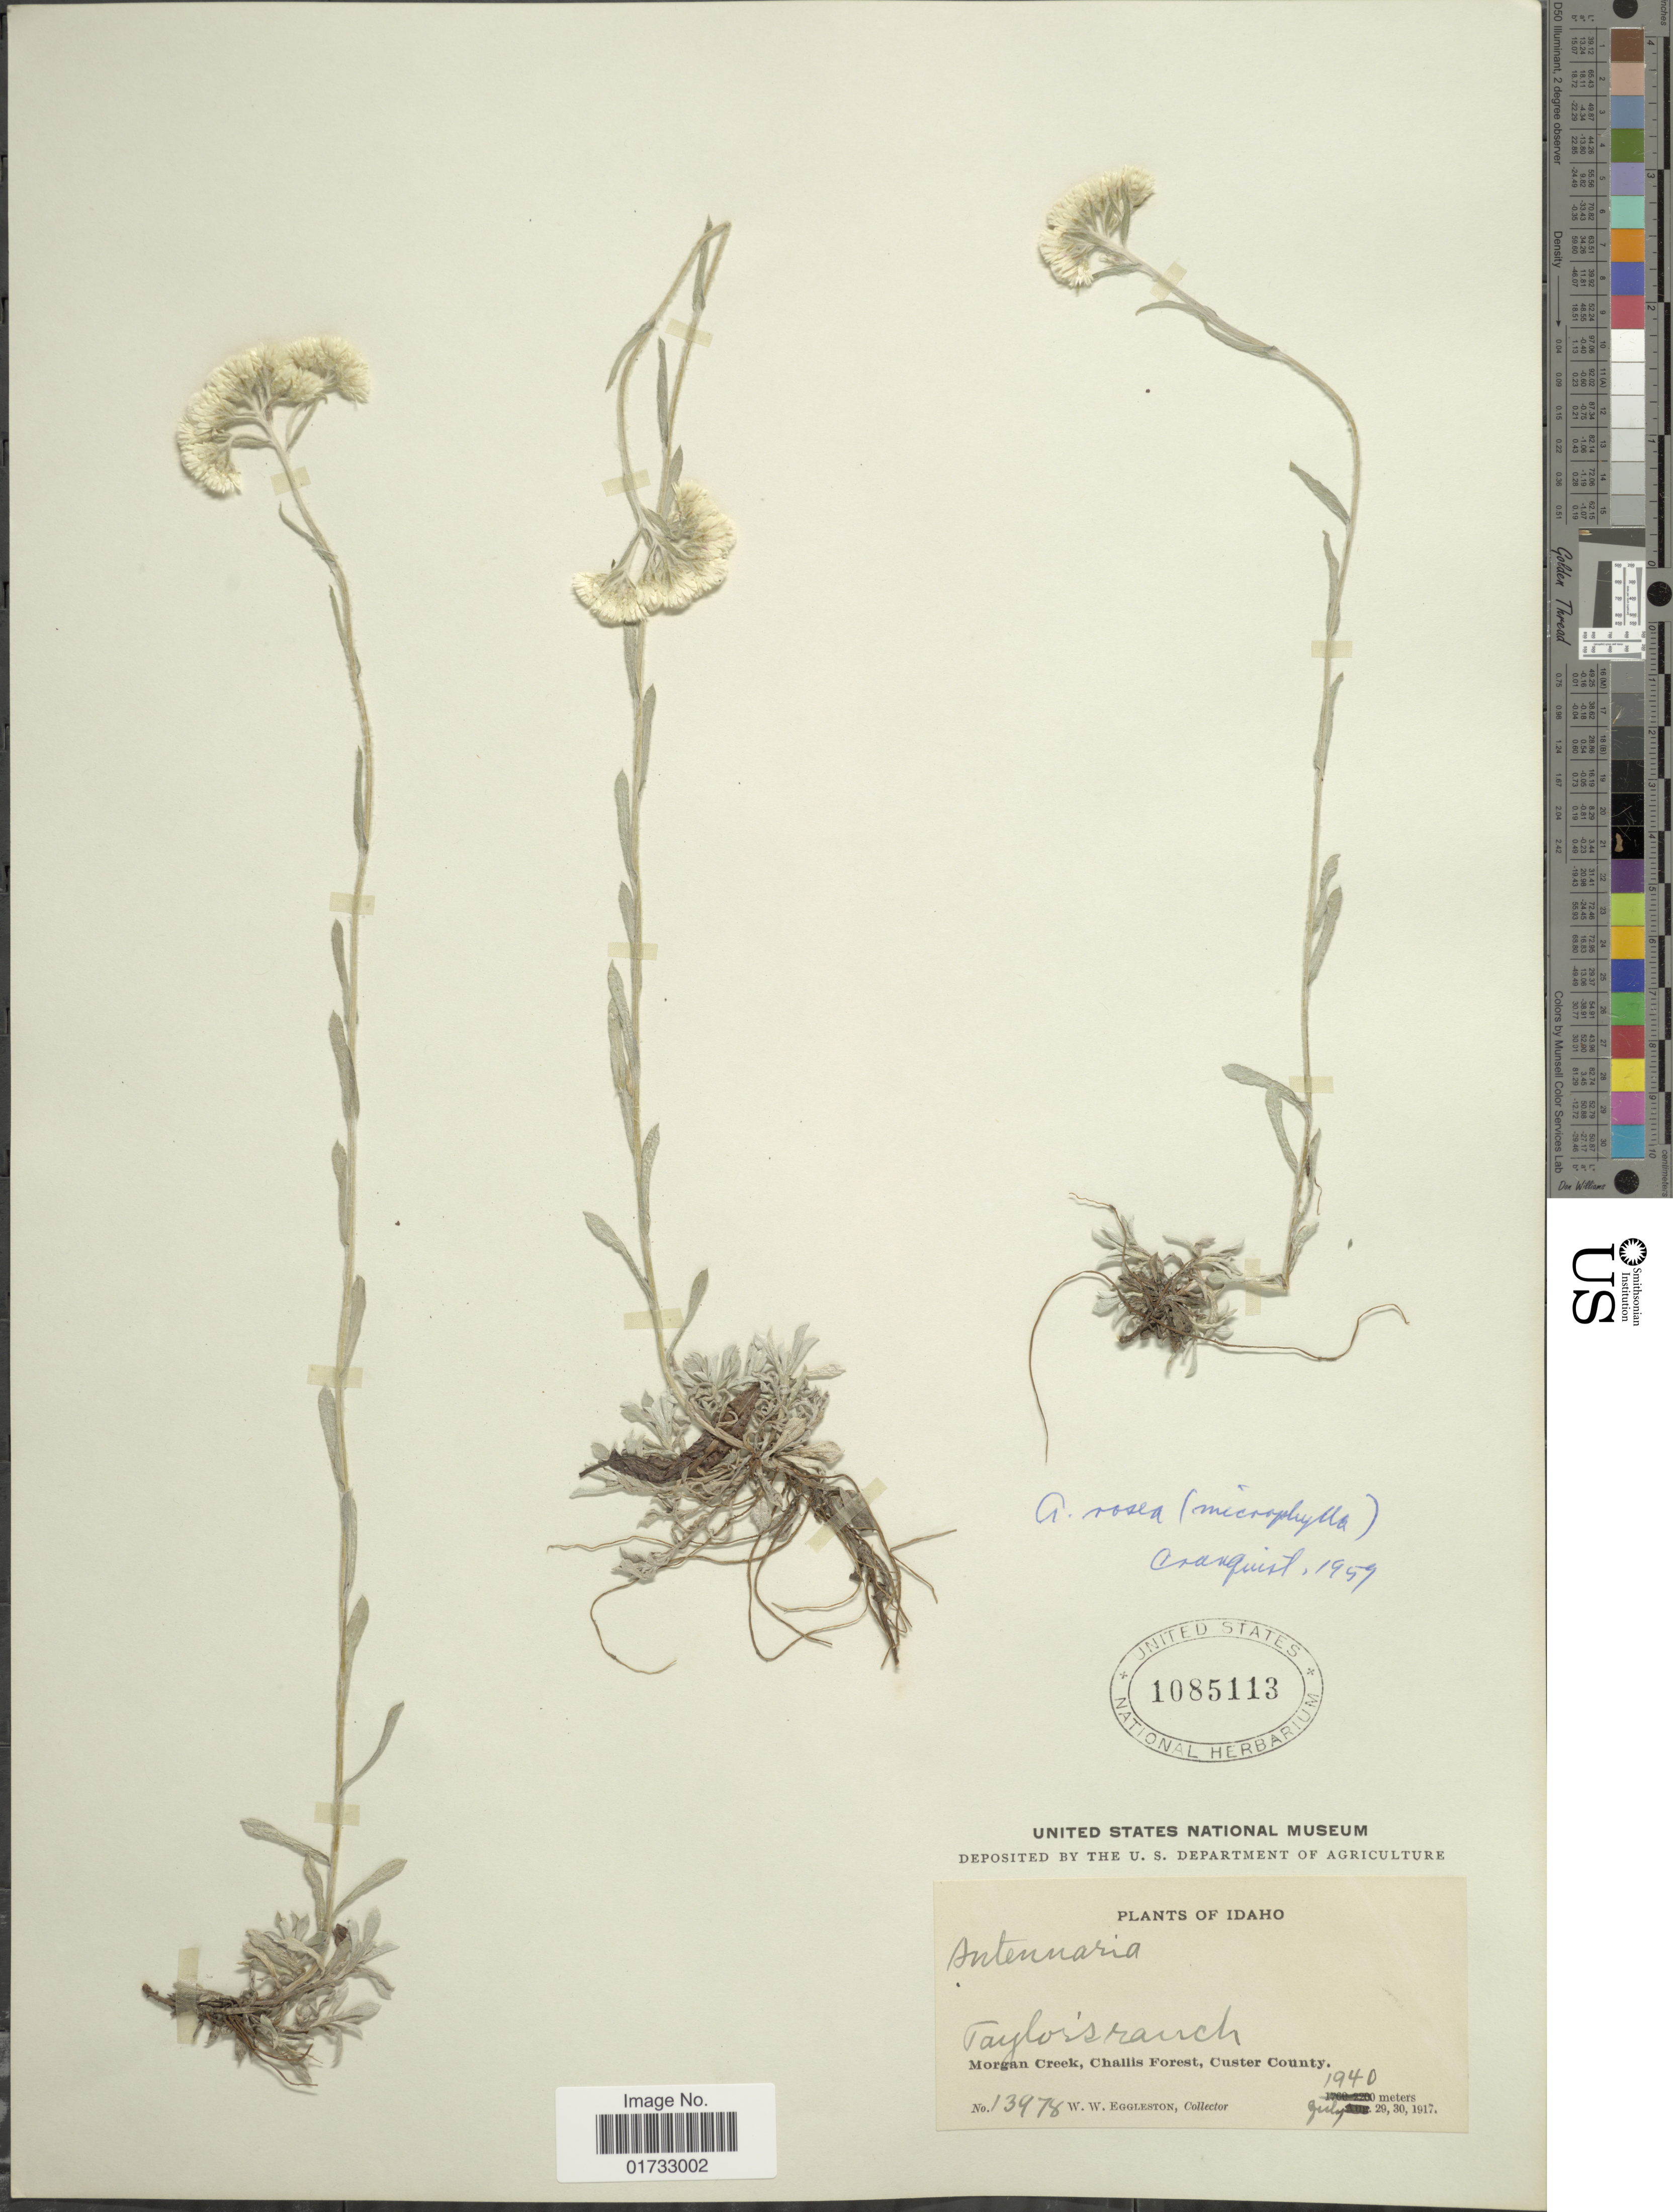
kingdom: Plantae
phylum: Tracheophyta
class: Magnoliopsida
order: Asterales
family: Asteraceae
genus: Antennaria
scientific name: Antennaria rosea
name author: Greene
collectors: W. W. Eggleston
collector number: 13978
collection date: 1917-07-29/1917-07-30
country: United States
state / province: Idaho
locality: Taylor's ranch, Morgan Creek, Challis Forest, Custer County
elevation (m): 1940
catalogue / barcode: US 1085113